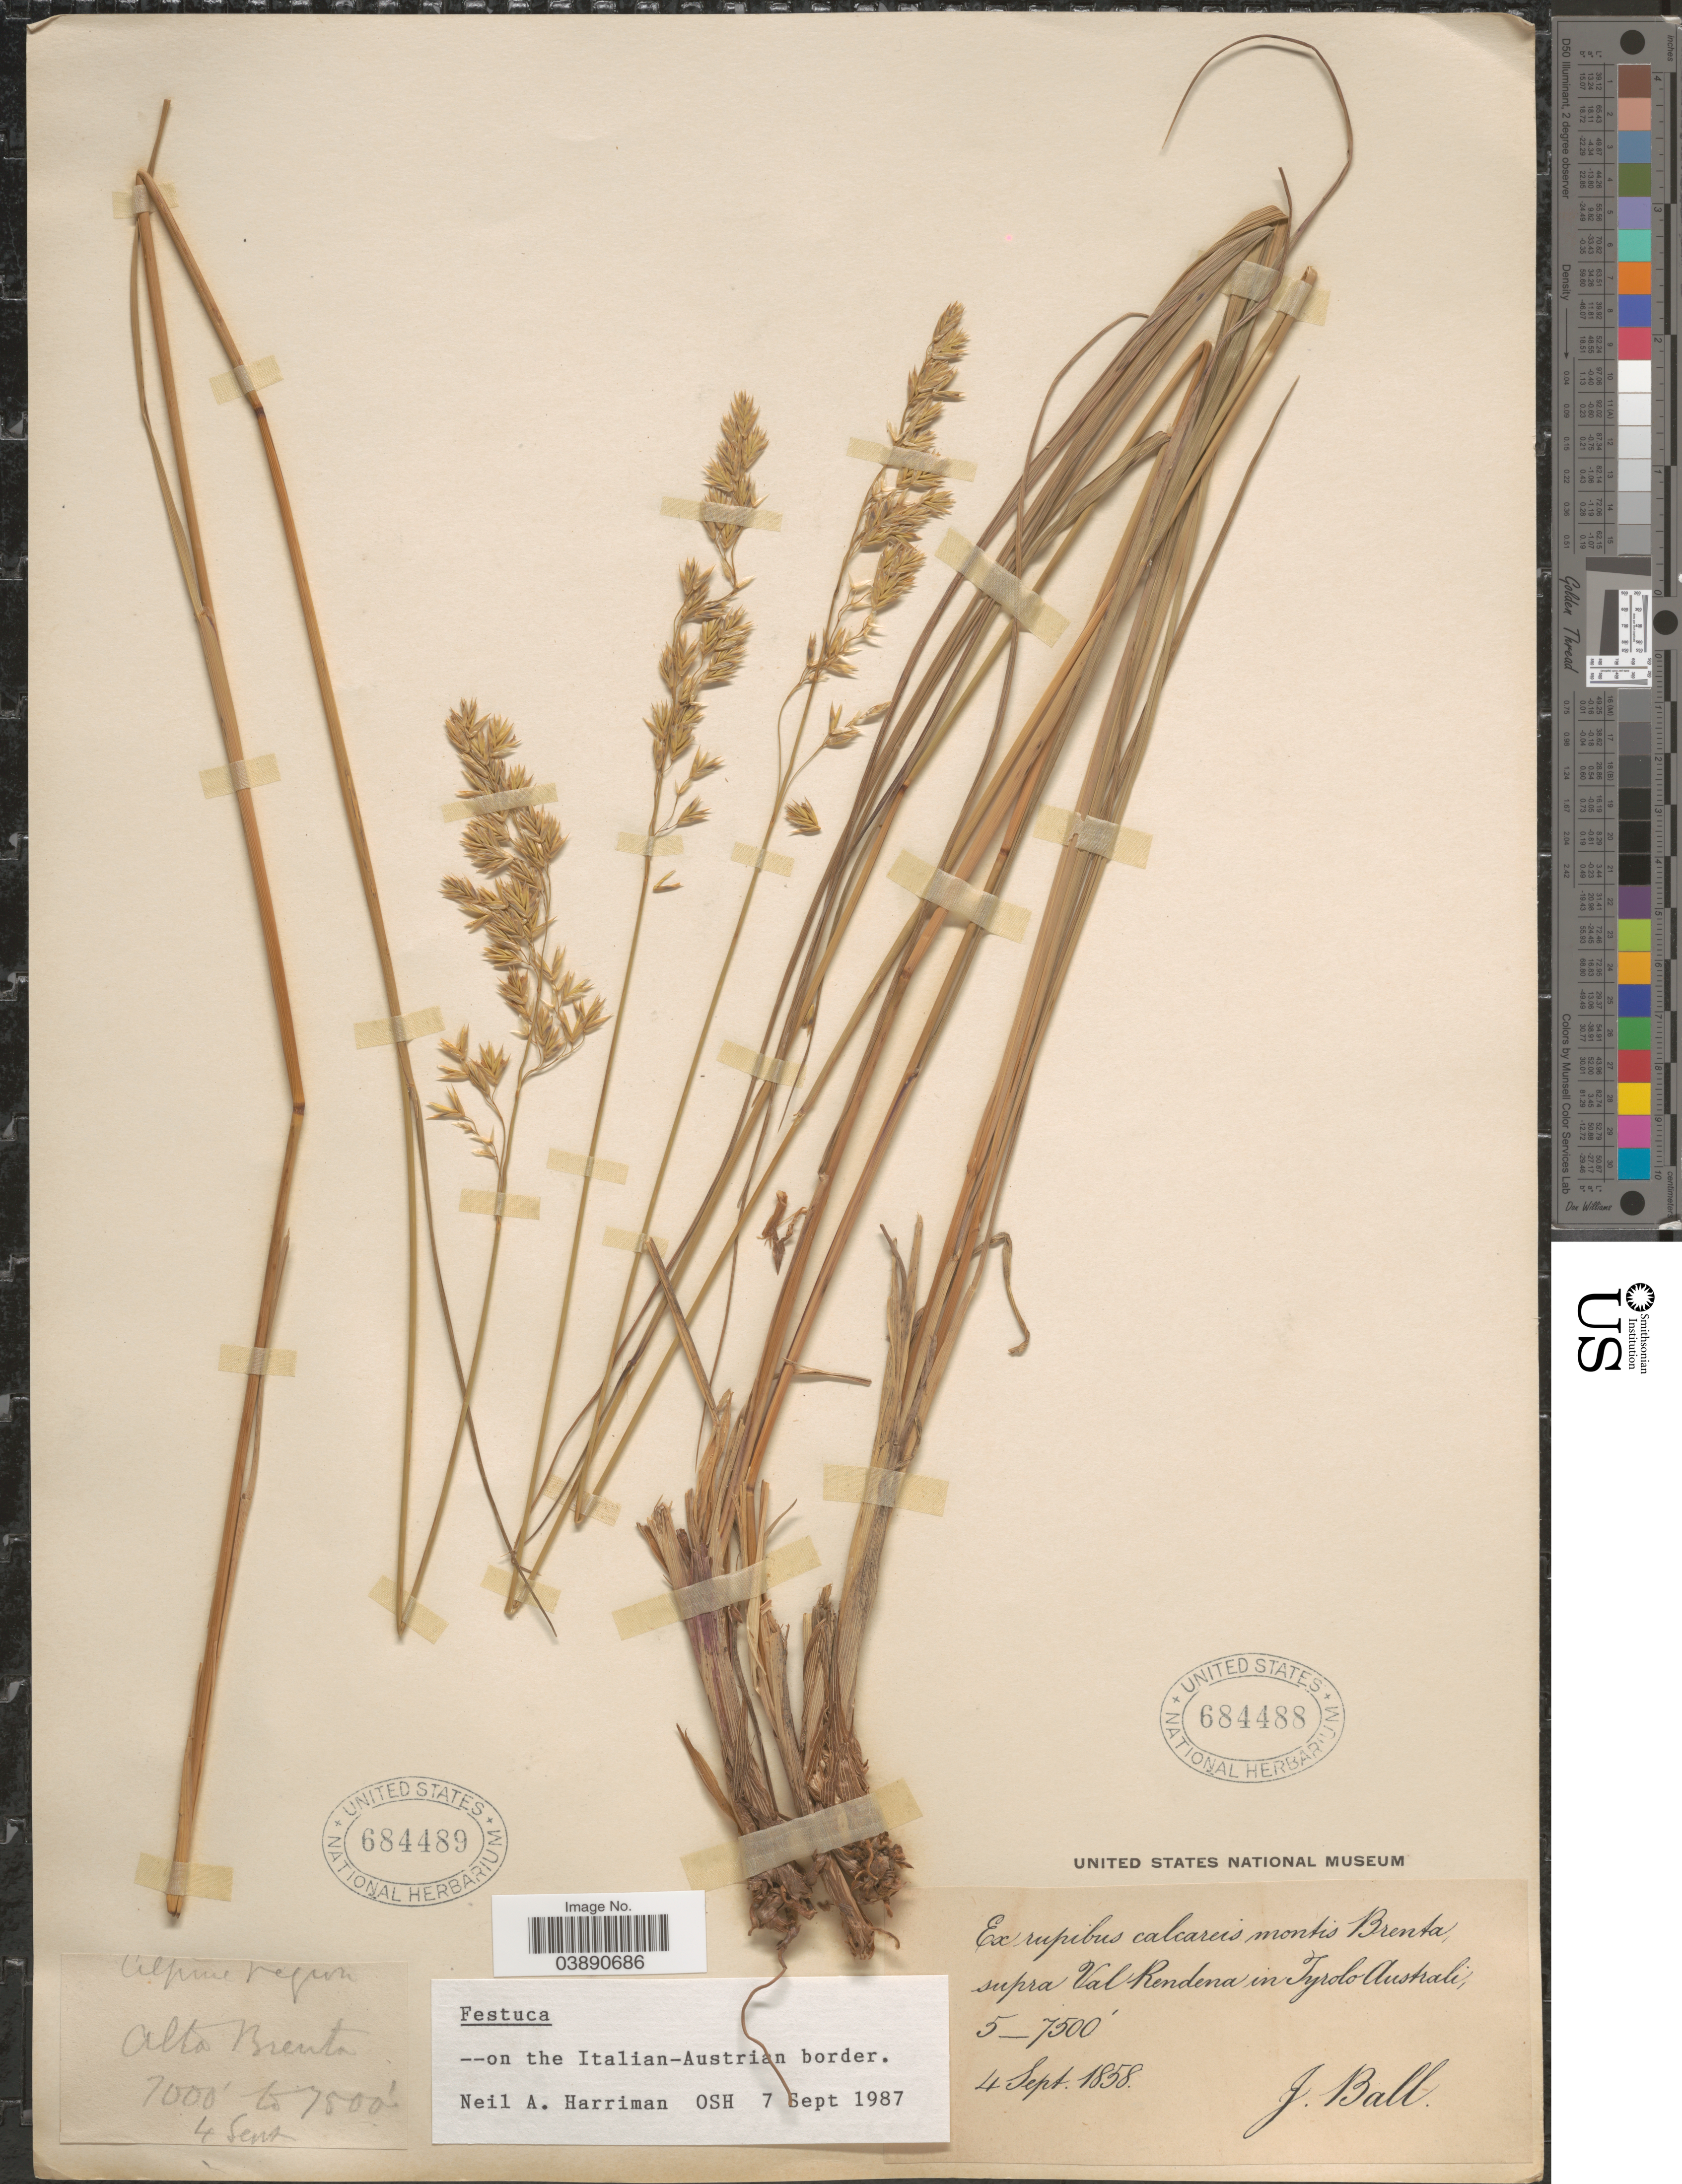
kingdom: Plantae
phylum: Tracheophyta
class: Liliopsida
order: Poales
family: Poaceae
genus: Festuca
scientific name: Festuca sp.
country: Italy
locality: Alpine region. Alta Brenta.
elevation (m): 2134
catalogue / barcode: US 684489